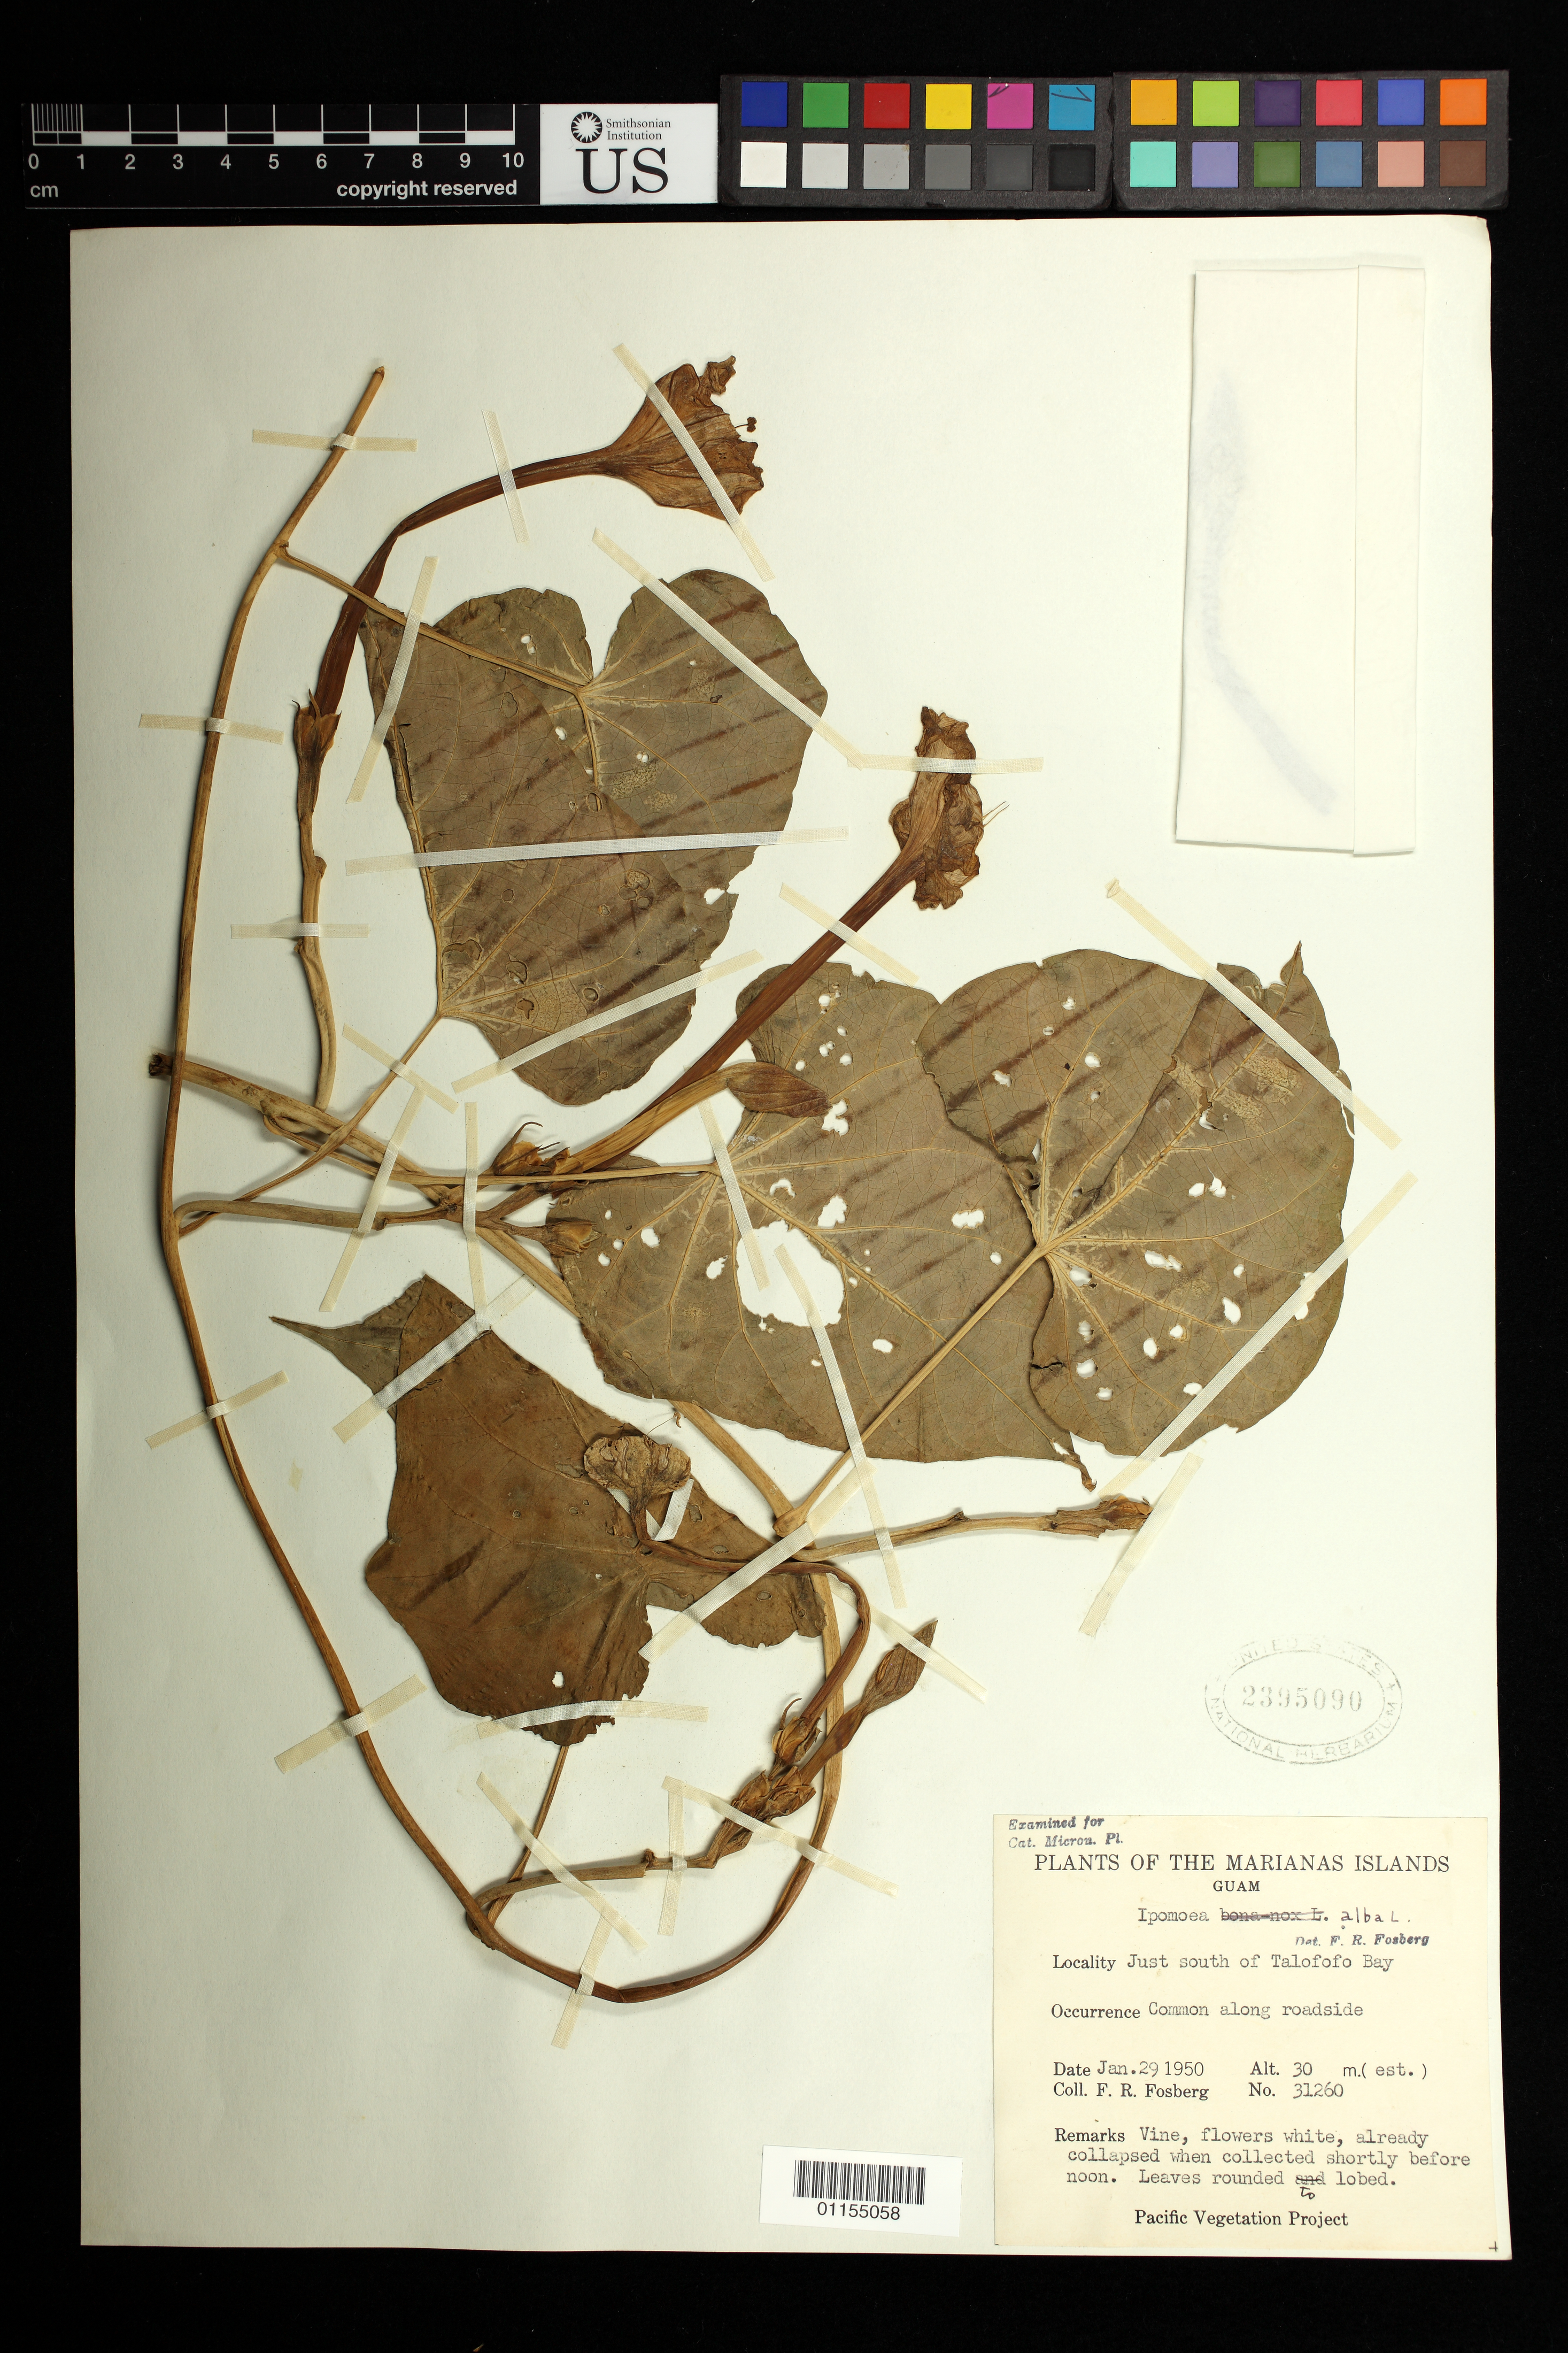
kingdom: Plantae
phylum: Tracheophyta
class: Magnoliopsida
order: Solanales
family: Convolvulaceae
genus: Ipomoea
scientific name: Ipomoea alba L.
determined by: Fosberg, F. R.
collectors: F. R. Fosberg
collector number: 31260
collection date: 1950-01-29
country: Guam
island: Guam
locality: Just south of Talofofo Bay.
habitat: along roadside.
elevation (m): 30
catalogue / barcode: US 2395090